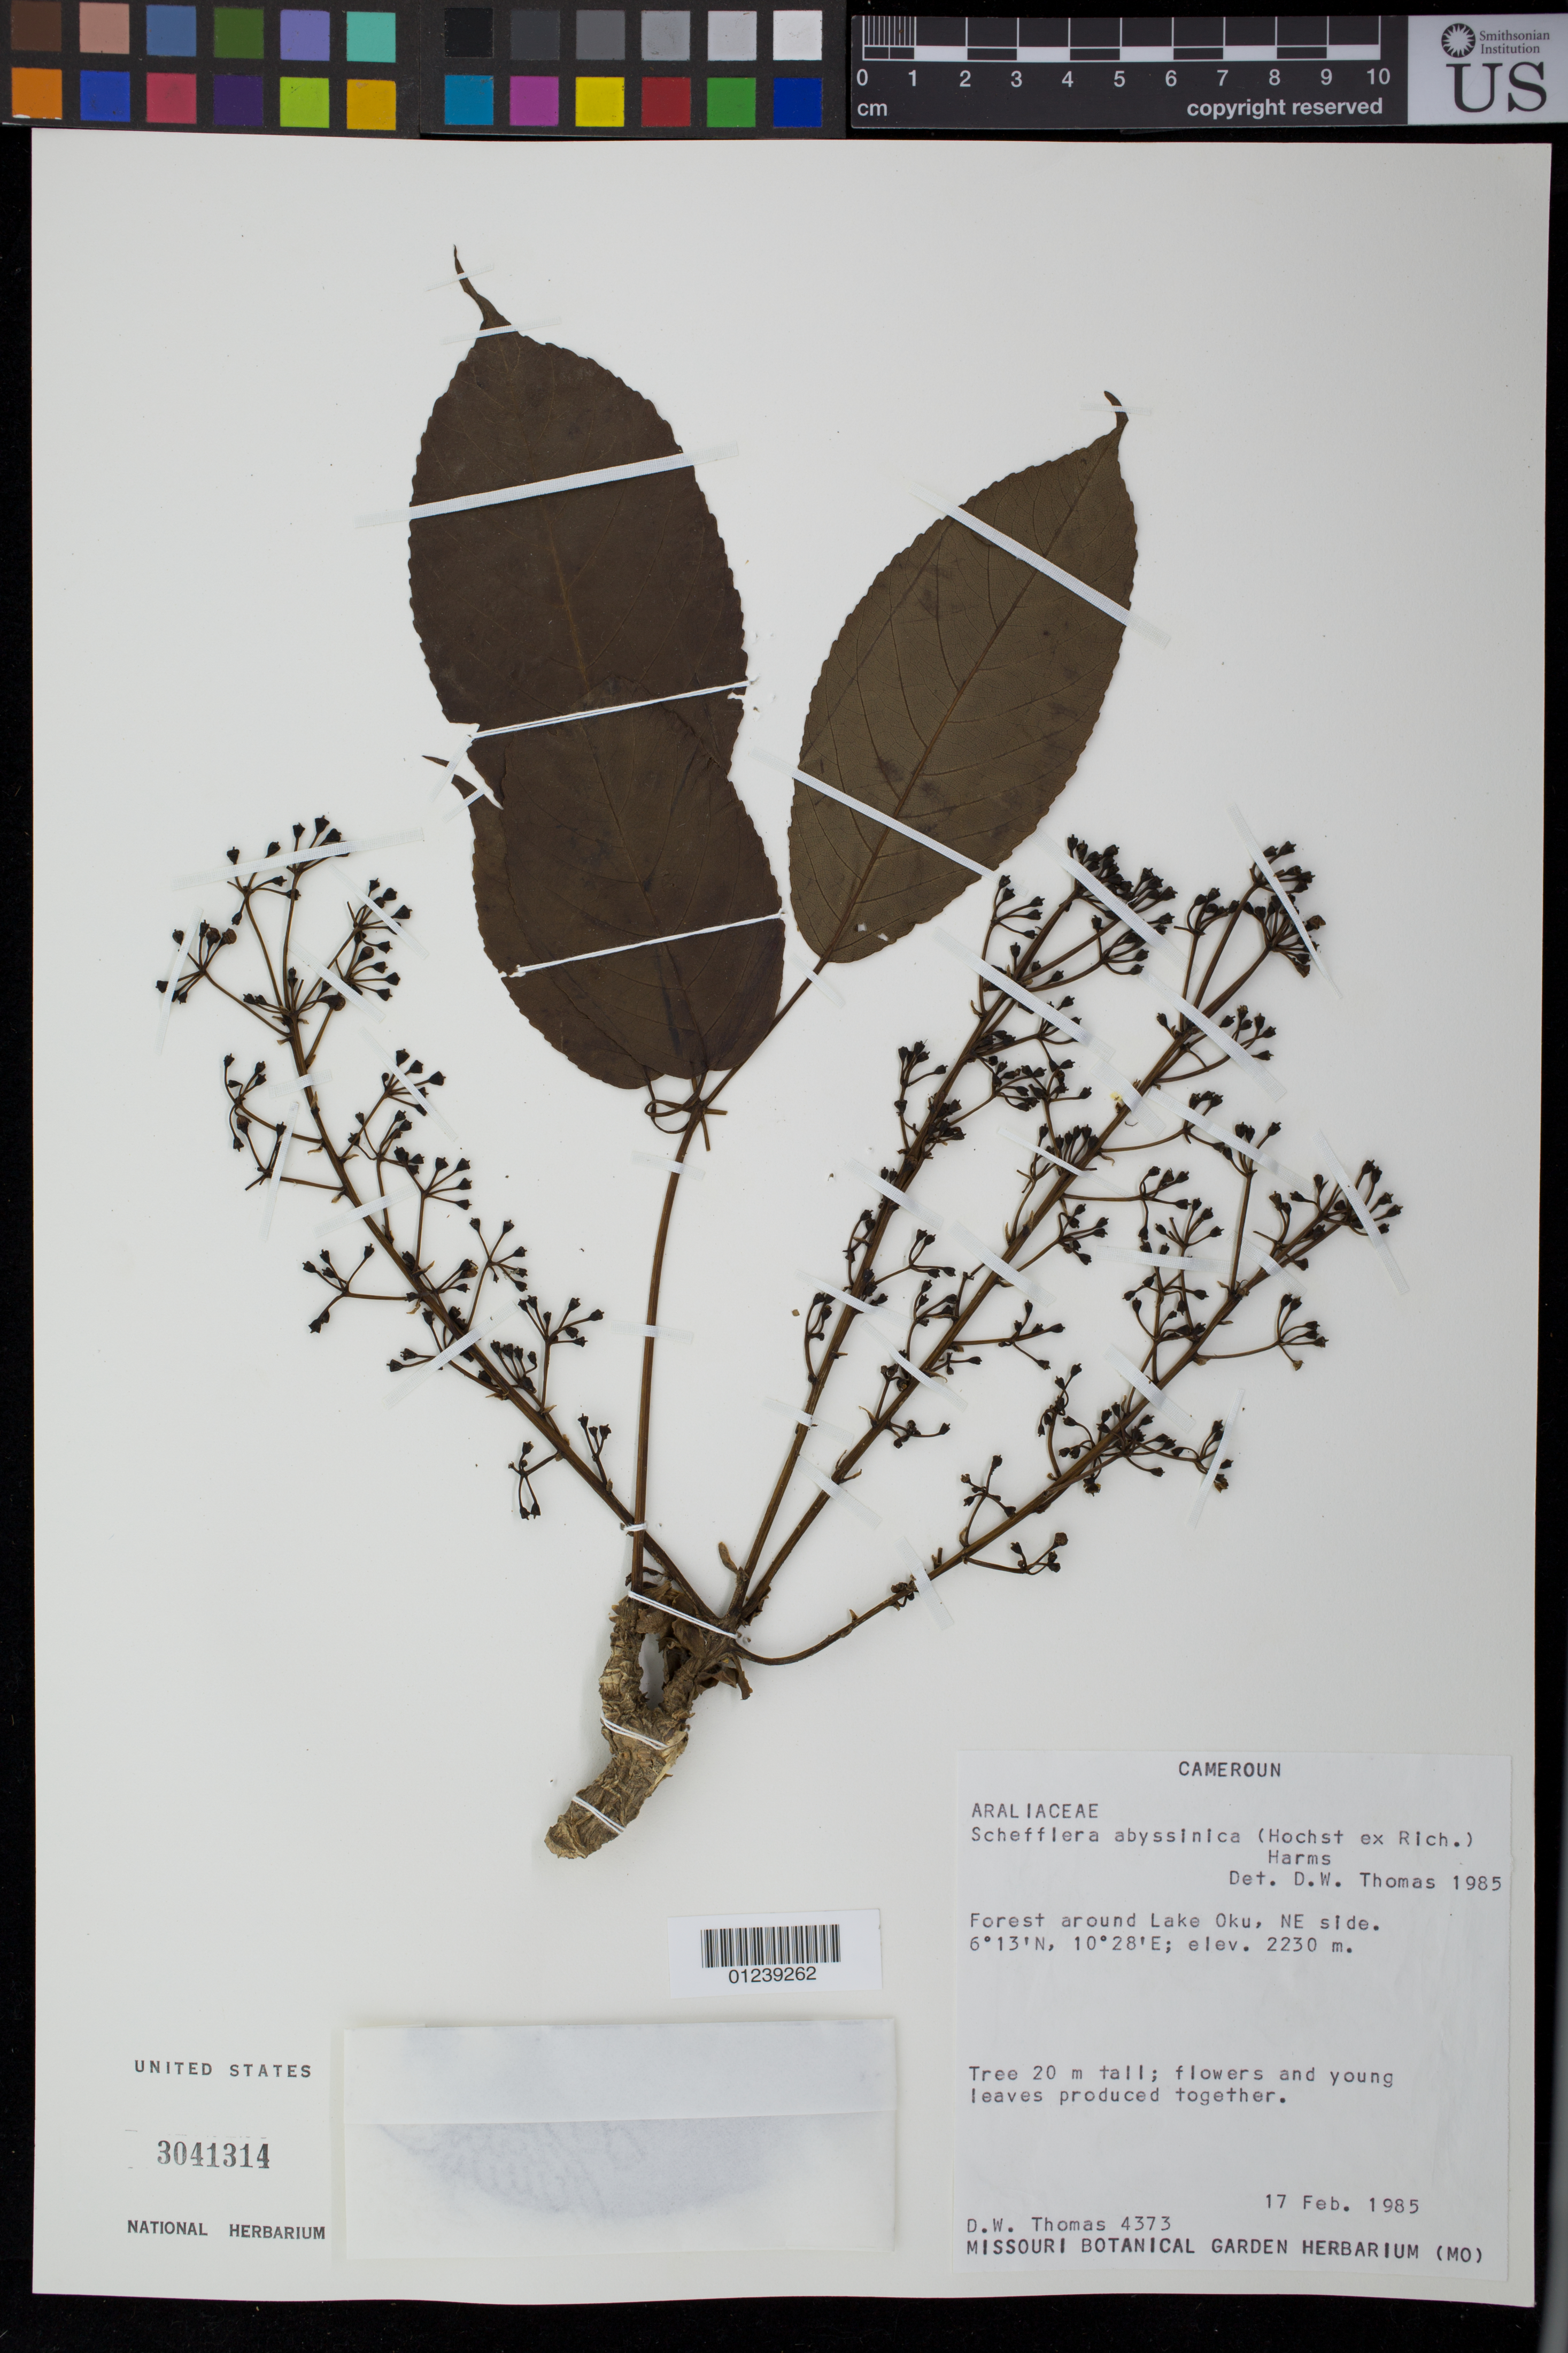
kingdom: Plantae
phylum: Tracheophyta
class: Magnoliopsida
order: Apiales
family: Araliaceae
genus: Schefflera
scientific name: Schefflera abyssinica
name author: (Hochst. ex A. Rich.) Harms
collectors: D. W. Thomas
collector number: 4373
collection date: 1985-02-17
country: Cameroon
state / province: Nord-ouest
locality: Forest around Lake Oku, NE side.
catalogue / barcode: US 3041314